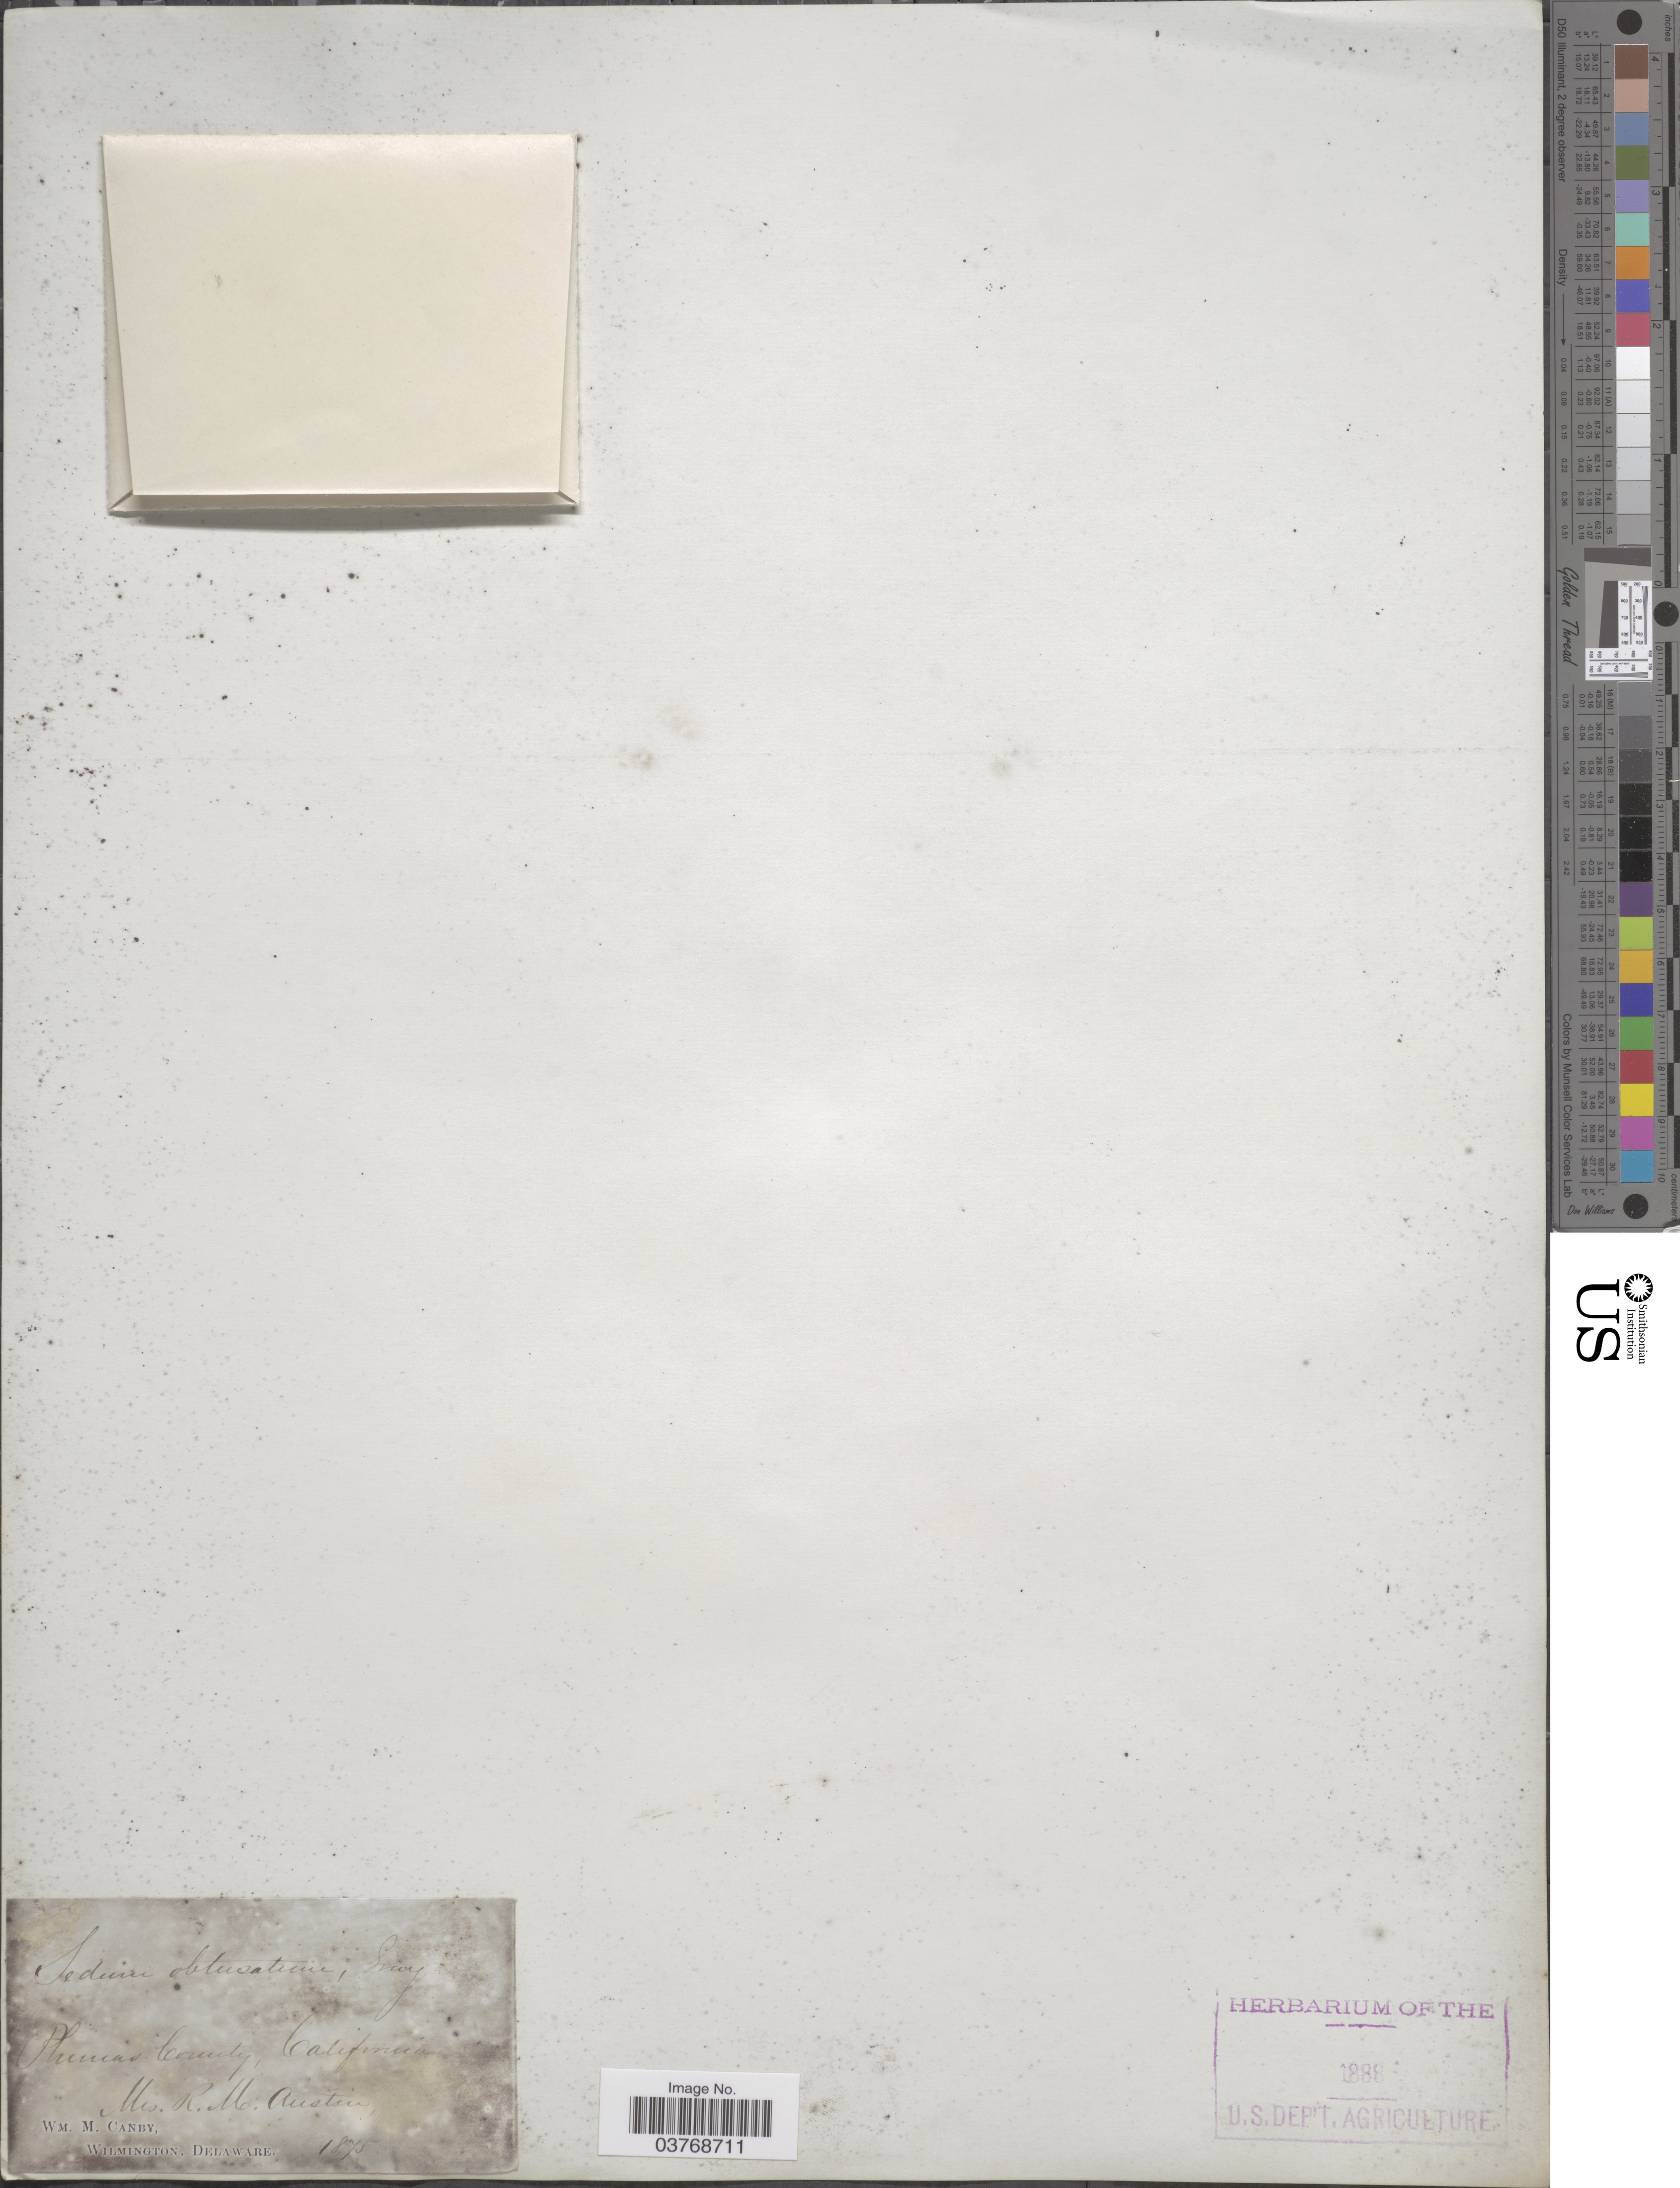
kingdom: Plantae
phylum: Tracheophyta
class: Magnoliopsida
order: Saxifragales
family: Crassulaceae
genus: Sedum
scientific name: Sedum obtusatum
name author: A. Gray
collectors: R. Austin & W. M. Canby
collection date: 1875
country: United States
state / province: California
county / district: Plumas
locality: Plumas County.